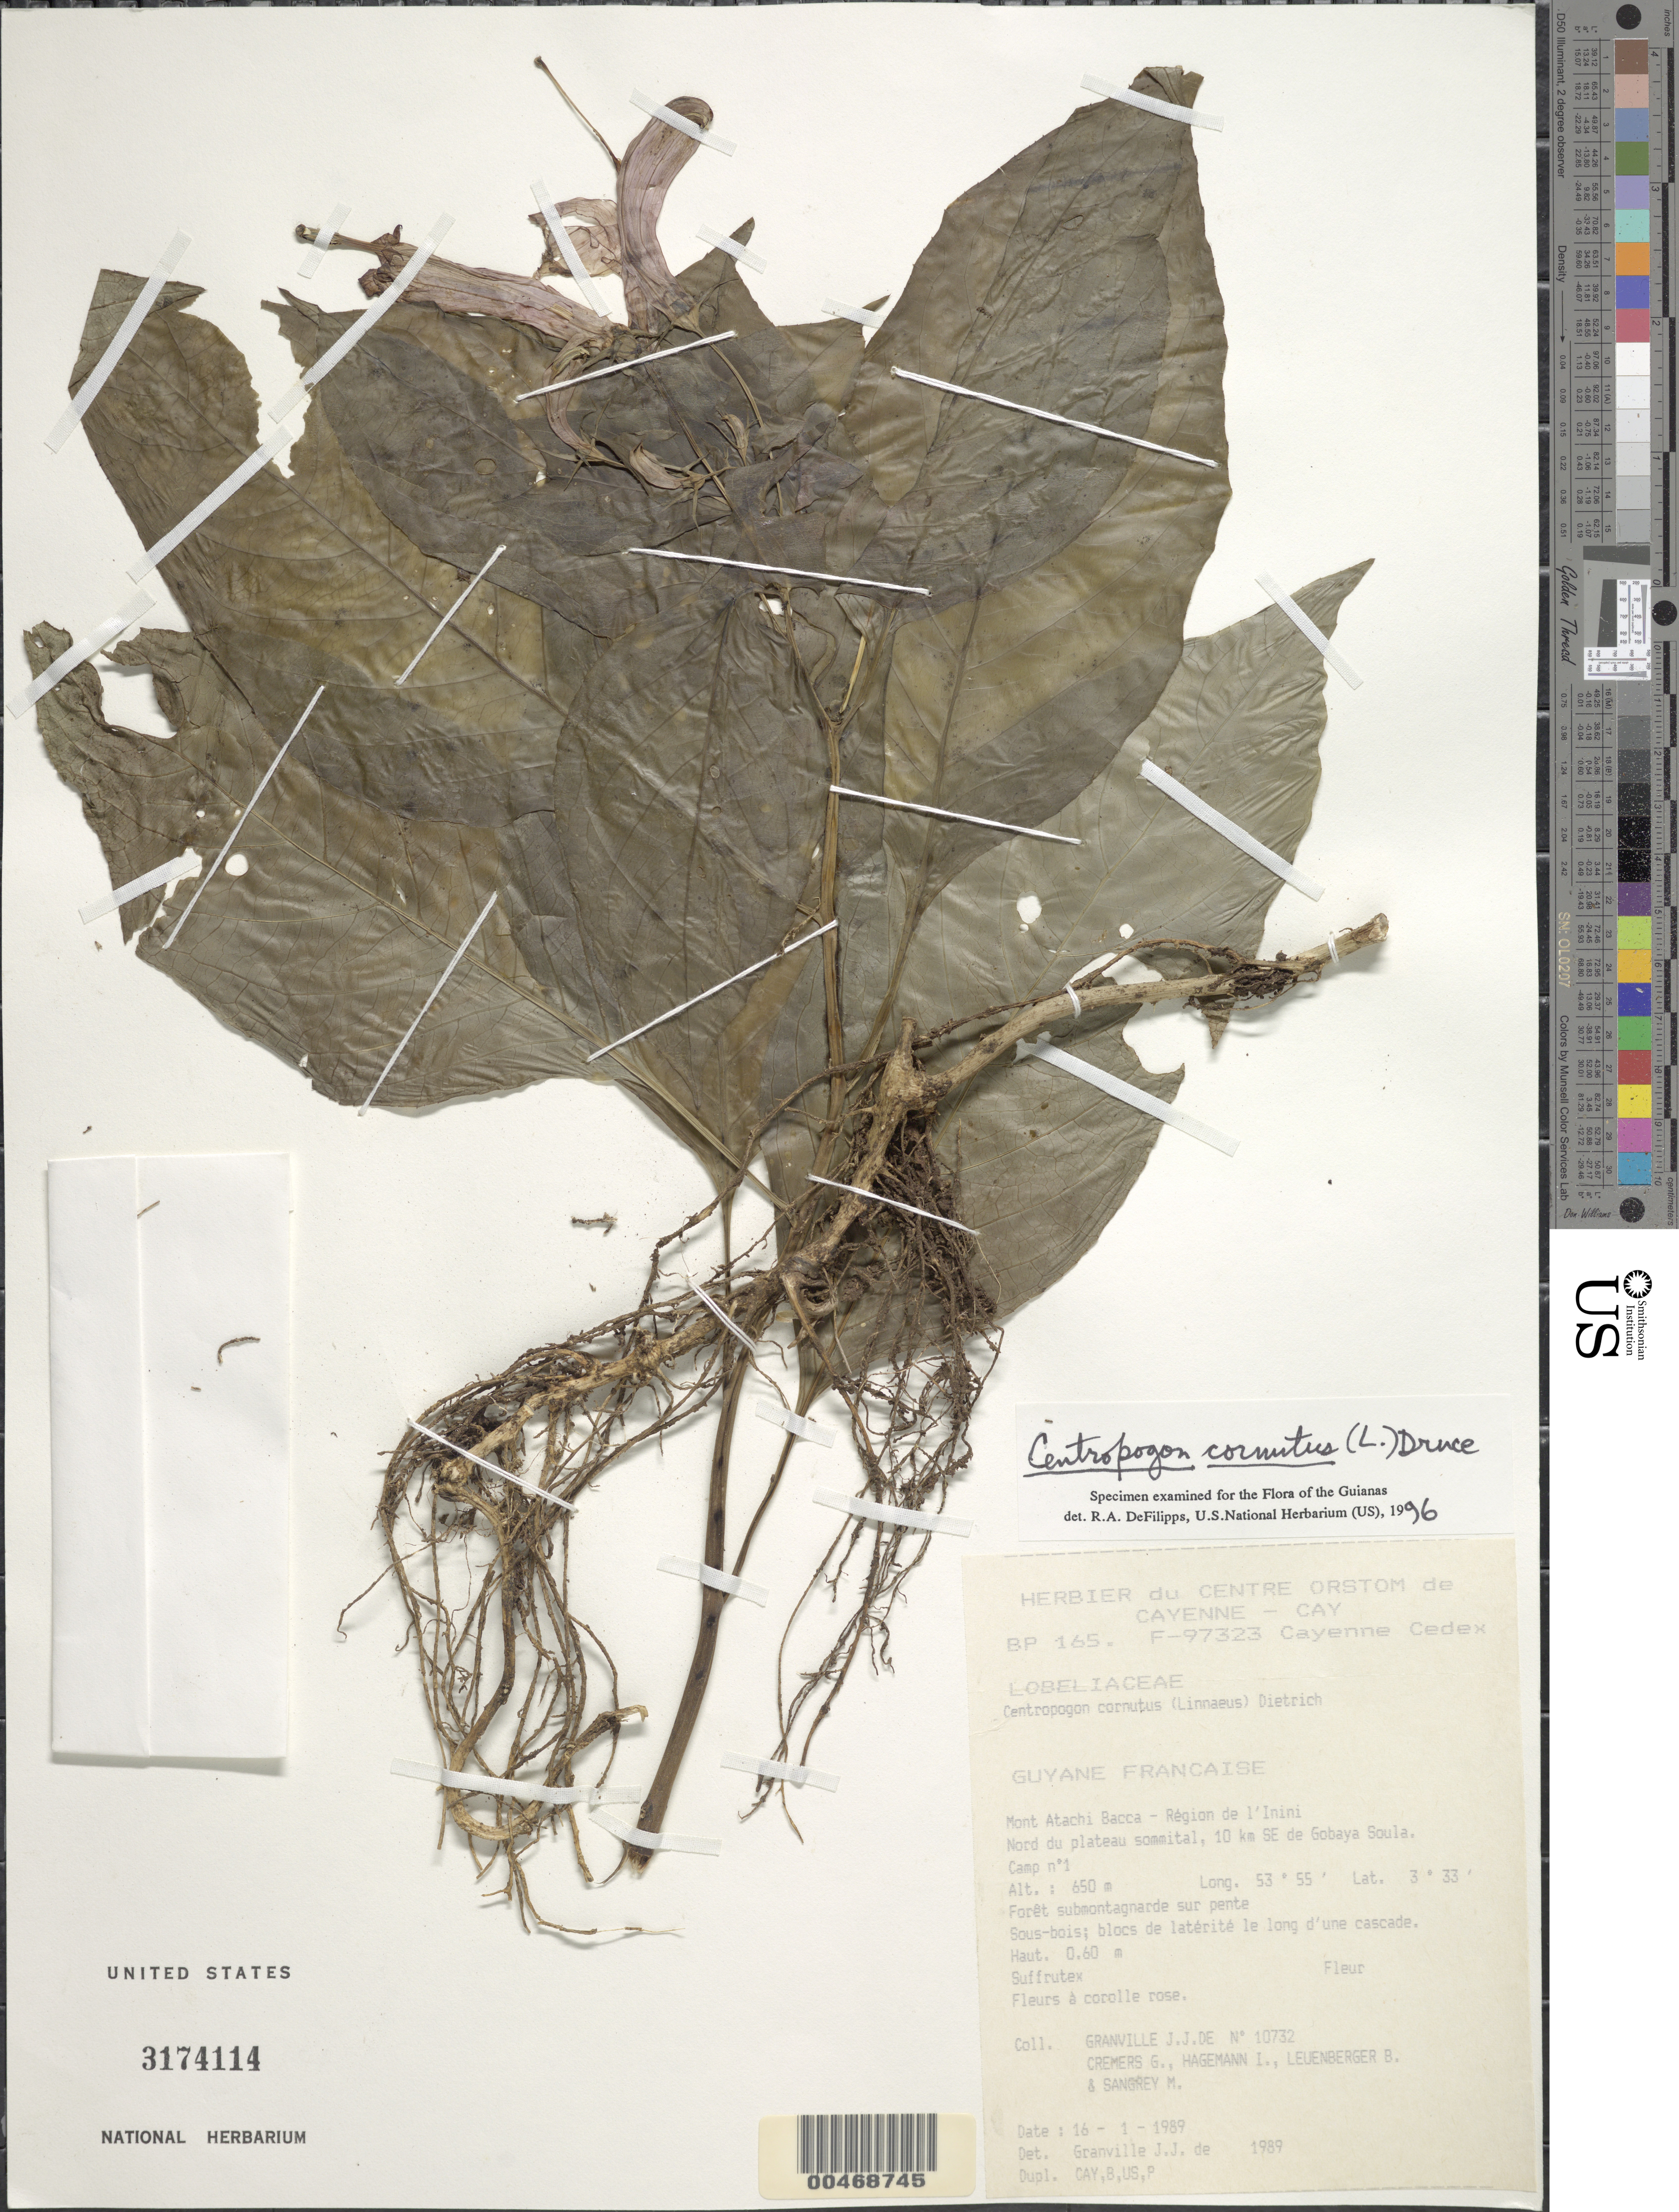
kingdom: Plantae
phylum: Tracheophyta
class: Magnoliopsida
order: Asterales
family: Campanulaceae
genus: Centropogon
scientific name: Centropogon cornutus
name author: (L.) Druce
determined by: DeFilipps, R. A.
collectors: J.-J. de Granville, G. Cremers, J. Hagemann, B. E. Leuenberger & M. S. Sangrey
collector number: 10732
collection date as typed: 16-Jan-89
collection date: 1989-01-16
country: French Guiana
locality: Mont Atachi Bacca, région de l'Inini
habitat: Forêt submontagnarde sur pente; Sous-bois; blocs de latérité le long d'une cascade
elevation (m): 650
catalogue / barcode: US 3174114